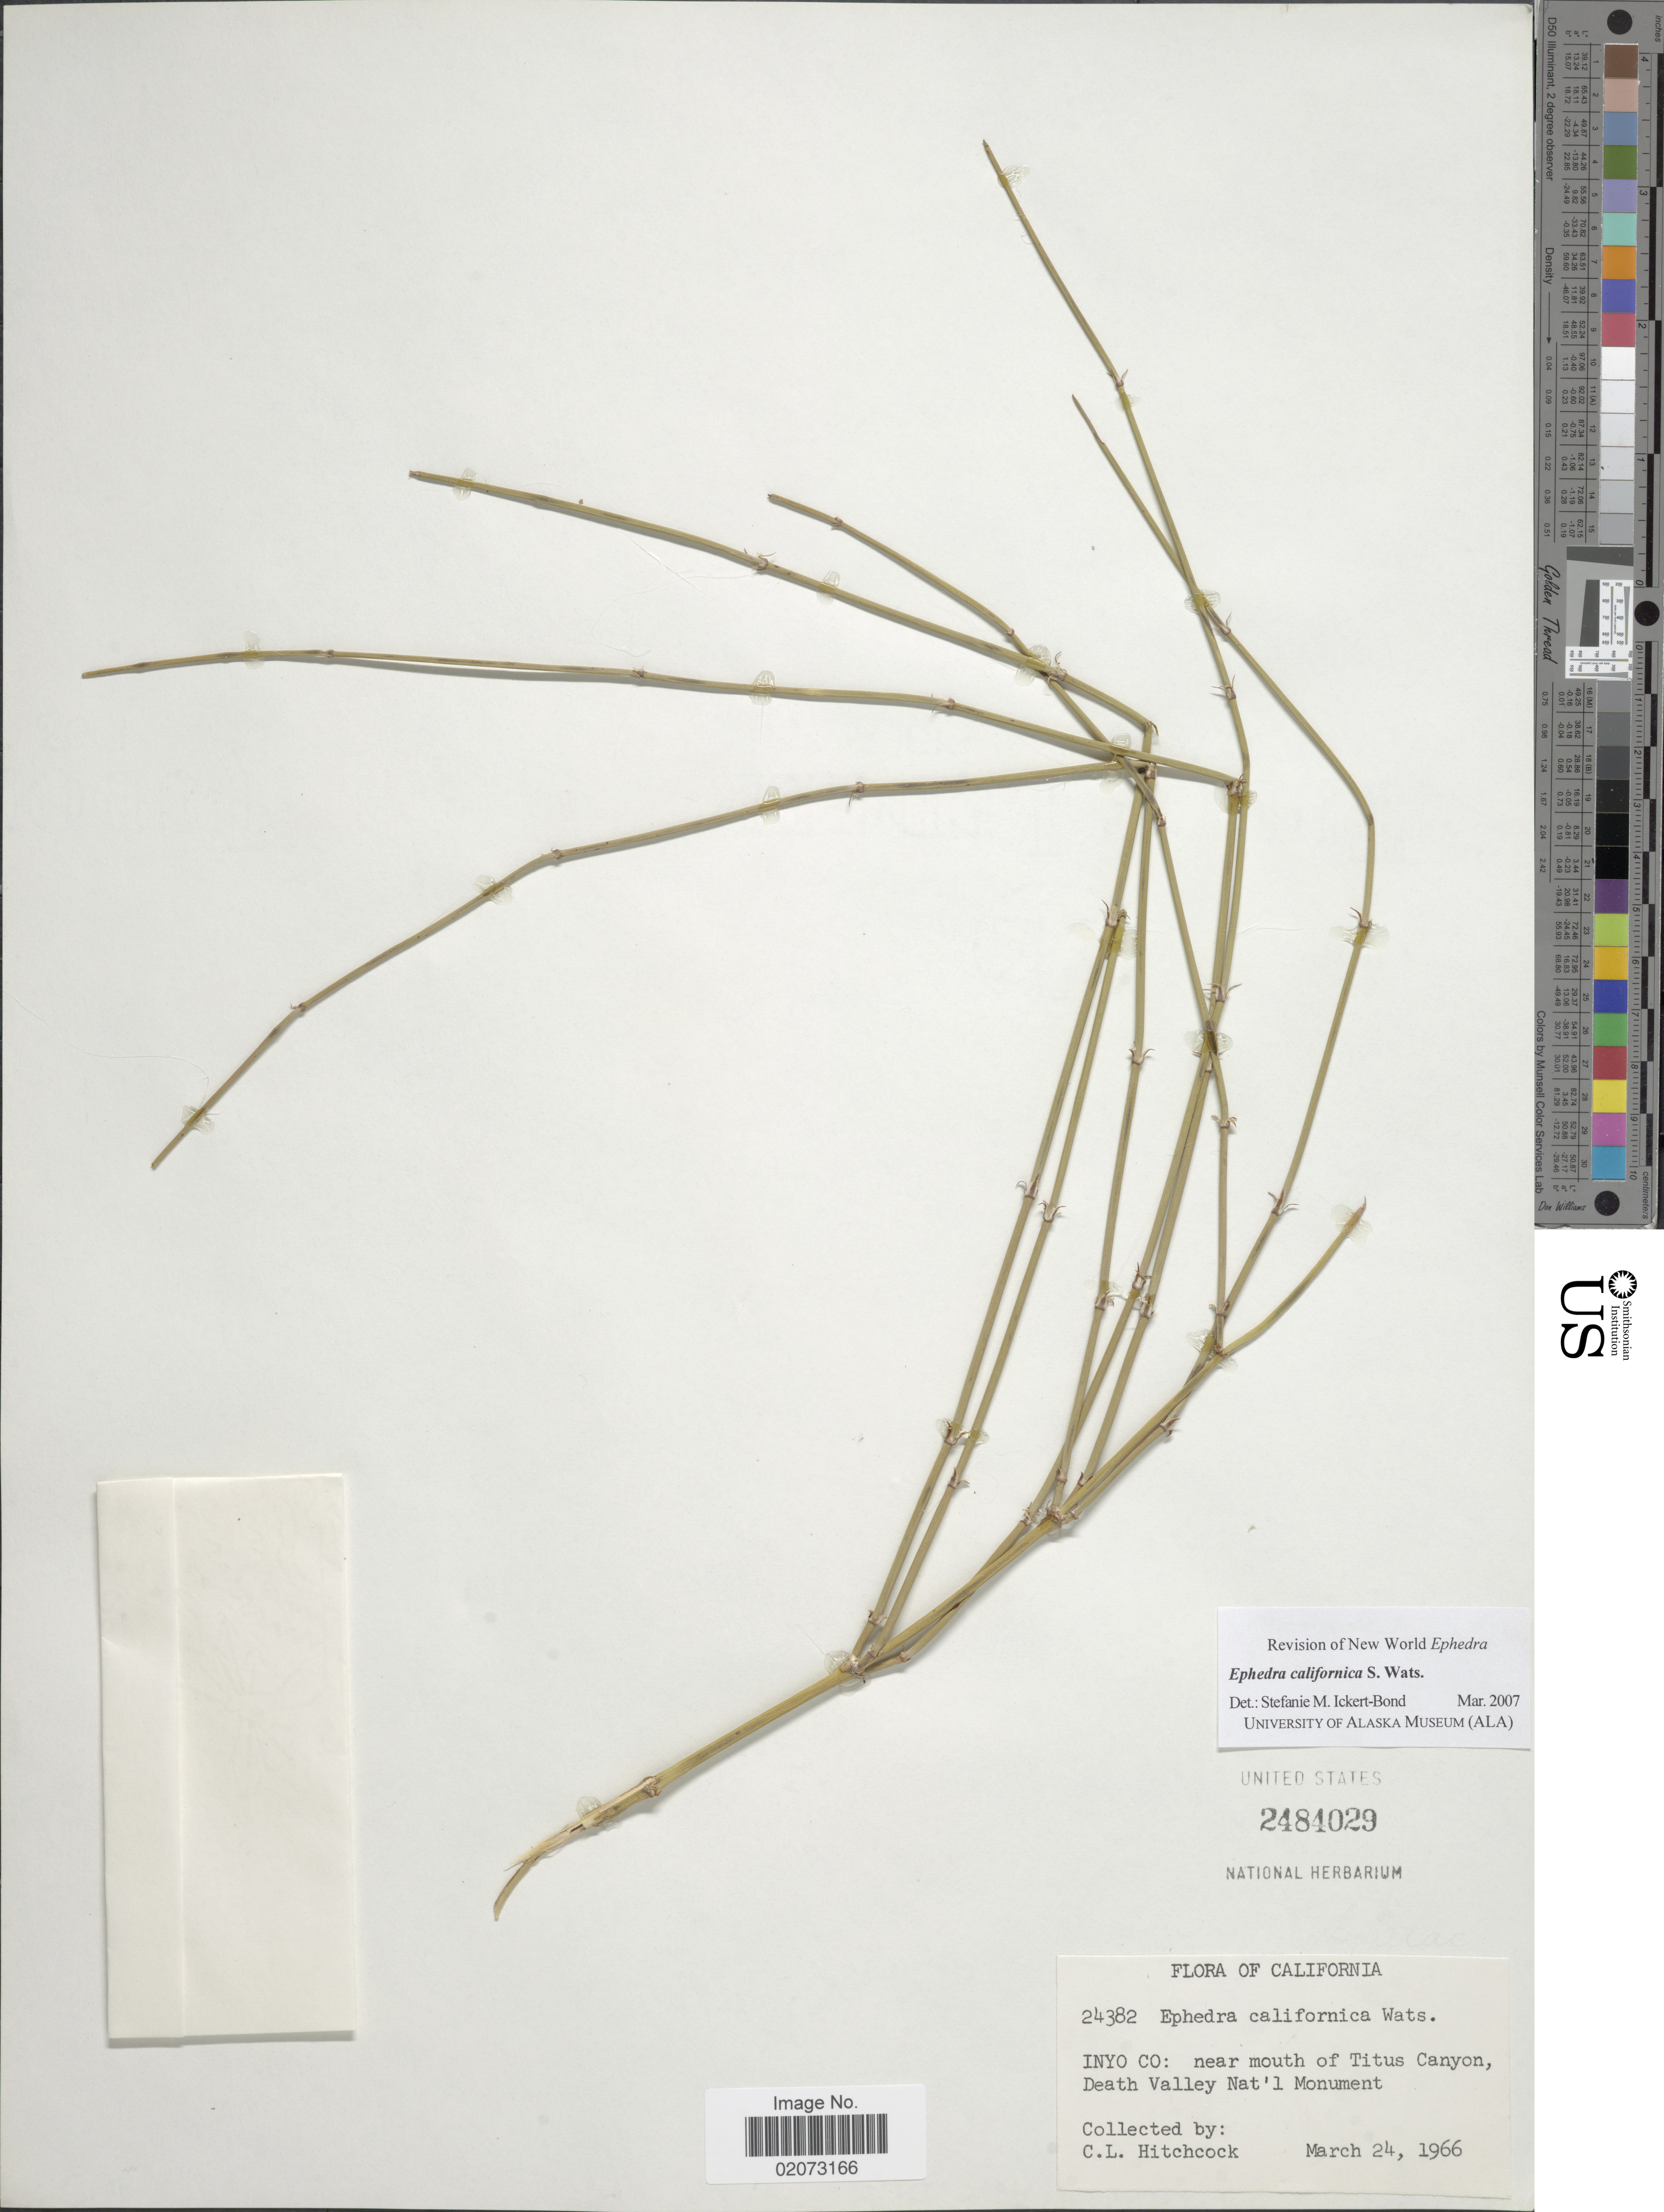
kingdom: Plantae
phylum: Tracheophyta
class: Gnetopsida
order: Ephedrales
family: Ephedraceae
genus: Ephedra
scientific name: Ephedra californica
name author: S. Watson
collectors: C. L. Hitchcock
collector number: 24382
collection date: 1966-03-24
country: United States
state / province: California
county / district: Inyo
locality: Inyo Co: near mouth of Titus Canyon, Death Valley Nat'l Monument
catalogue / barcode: US 2484029